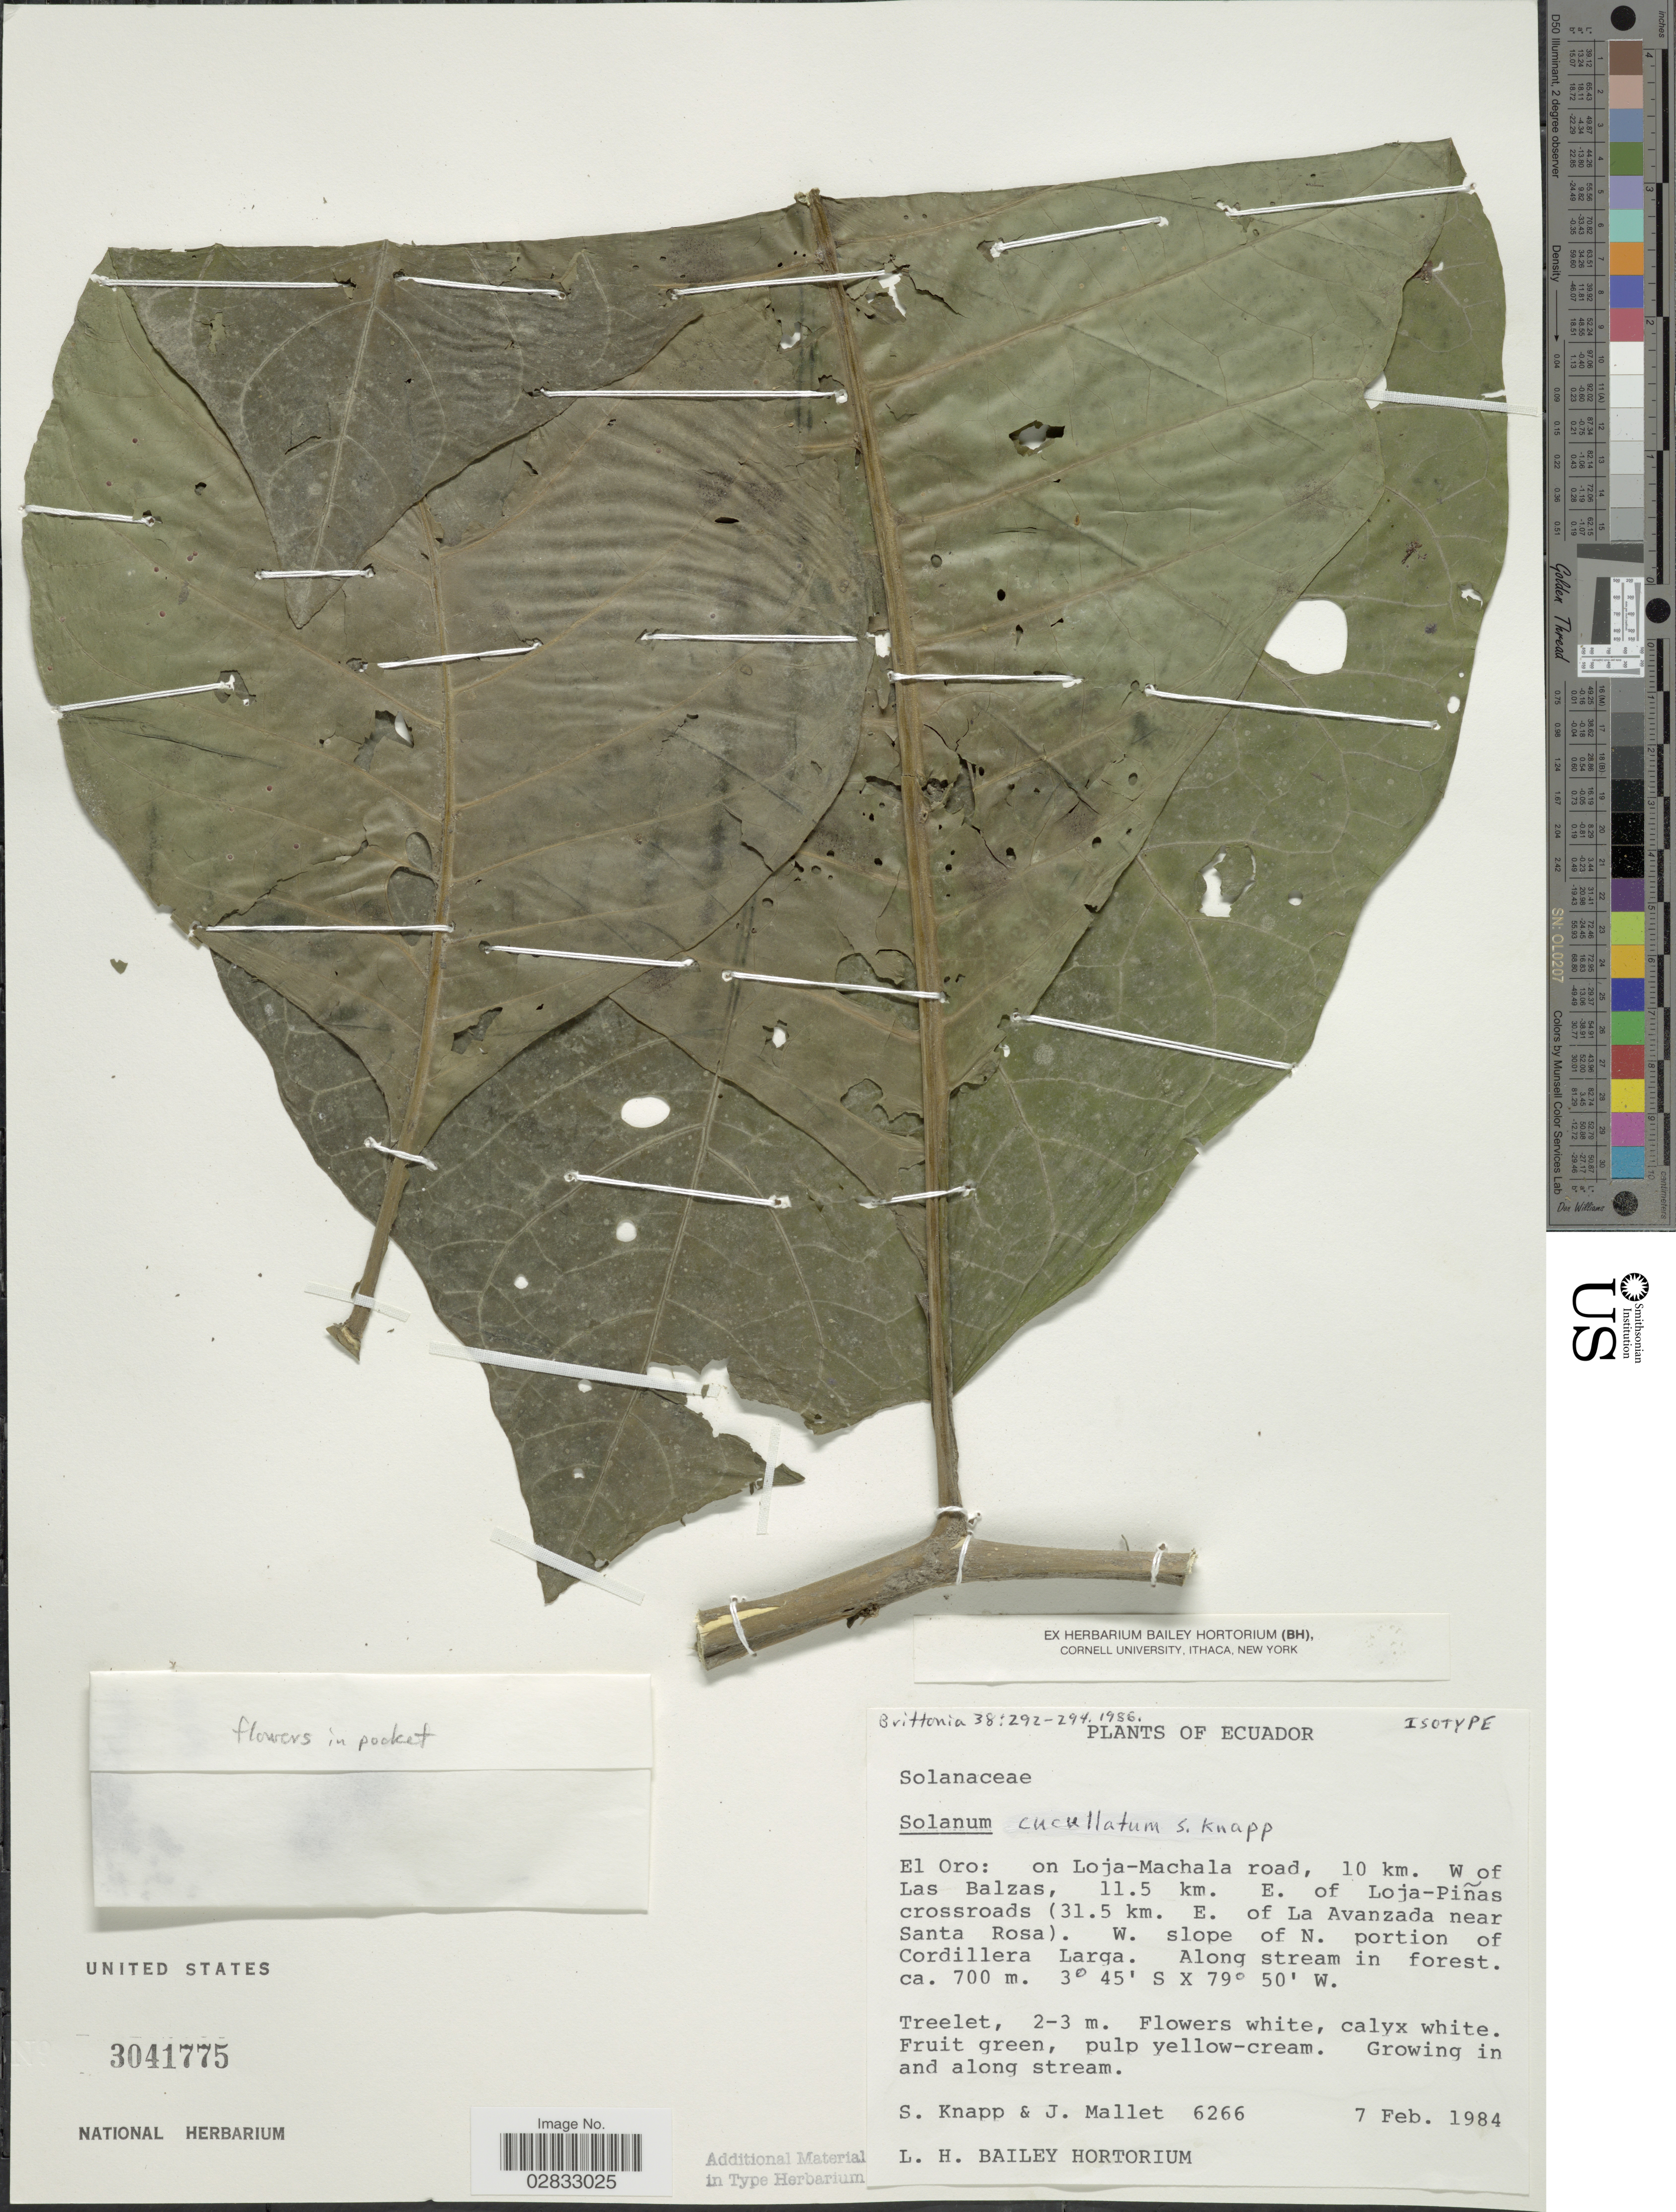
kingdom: Plantae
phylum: Tracheophyta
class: Magnoliopsida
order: Solanales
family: Solanaceae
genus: Solanum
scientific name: Solanum cucullatum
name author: S. Knapp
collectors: S. Knapp & J. Mallet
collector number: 6266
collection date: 1984-02-07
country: Ecuador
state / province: El Oro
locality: On Loka-Machala road, 10 km. W of Laz Balzas, 11.5 km. E. of Loja-Piñas crossroads (31.5 km. E. of La Avanzada near Santa Rosa). W. slope of N. portion of Cordillera Larga.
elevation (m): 700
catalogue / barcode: US 3041775